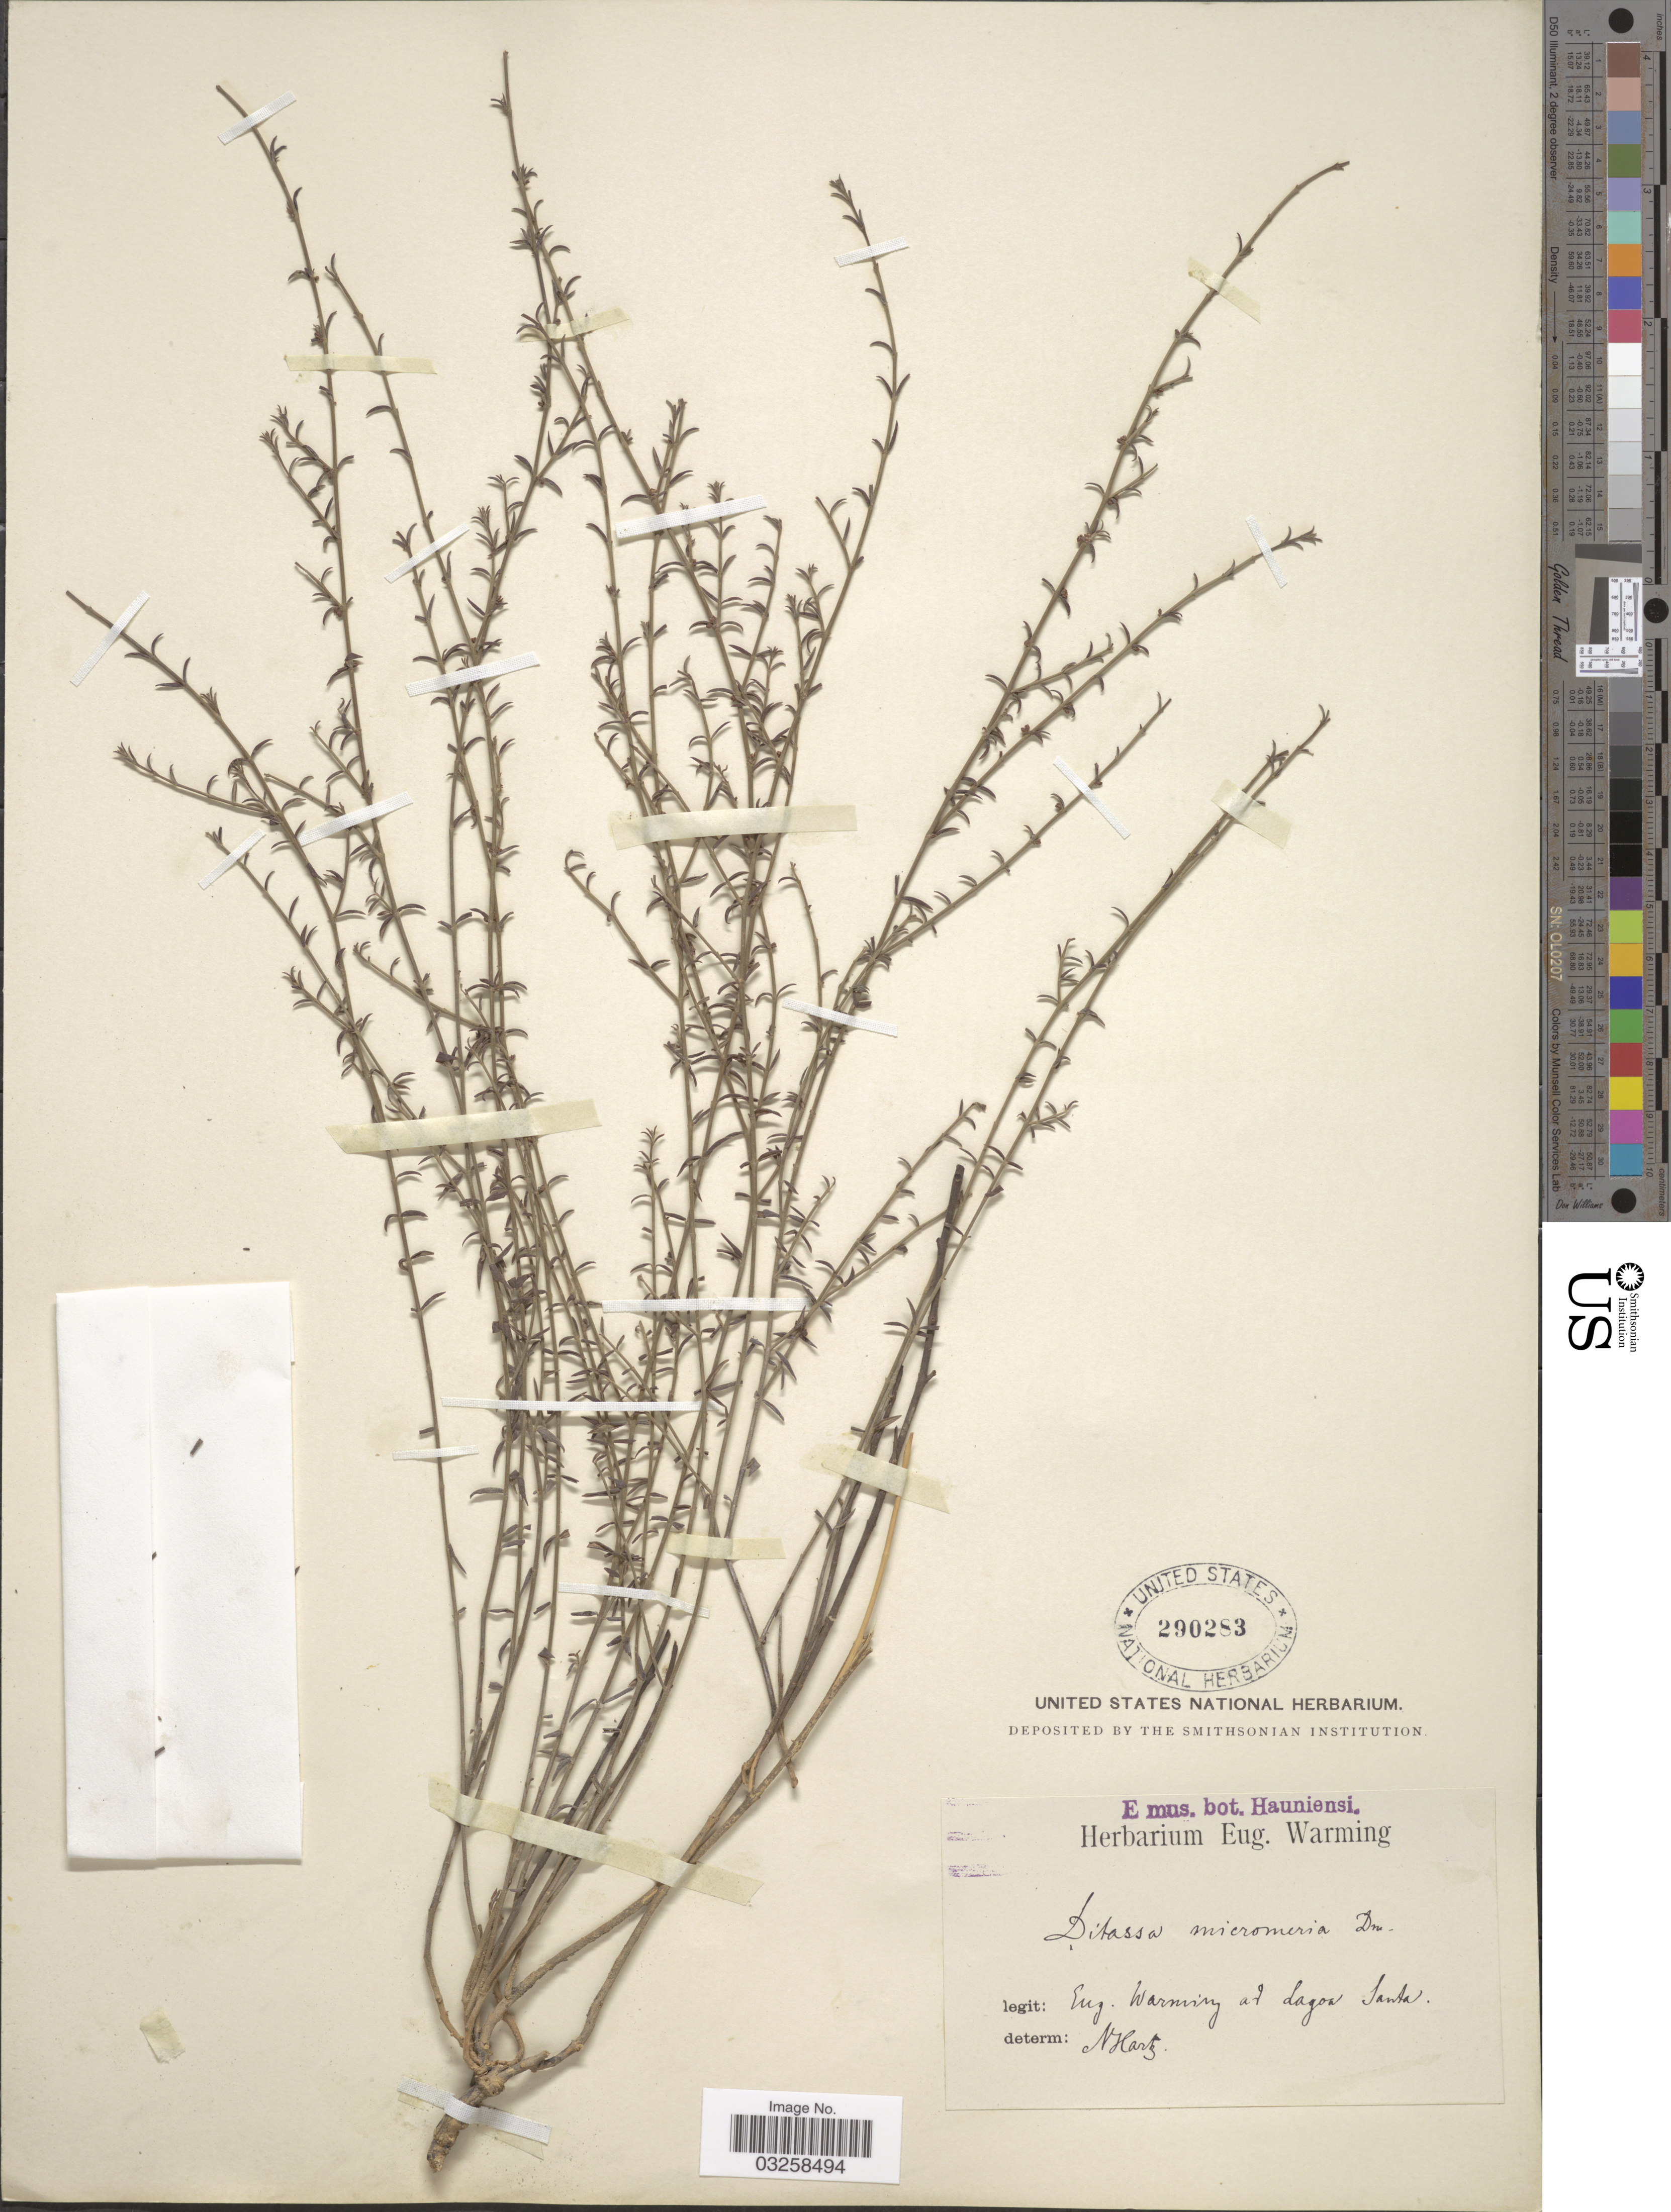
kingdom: Plantae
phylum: Tracheophyta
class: Magnoliopsida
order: Gentianales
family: Apocynaceae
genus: Ditassa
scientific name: Ditassa micromeria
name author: Decne.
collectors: E. Warming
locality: Lagoa Santa.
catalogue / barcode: US 290283